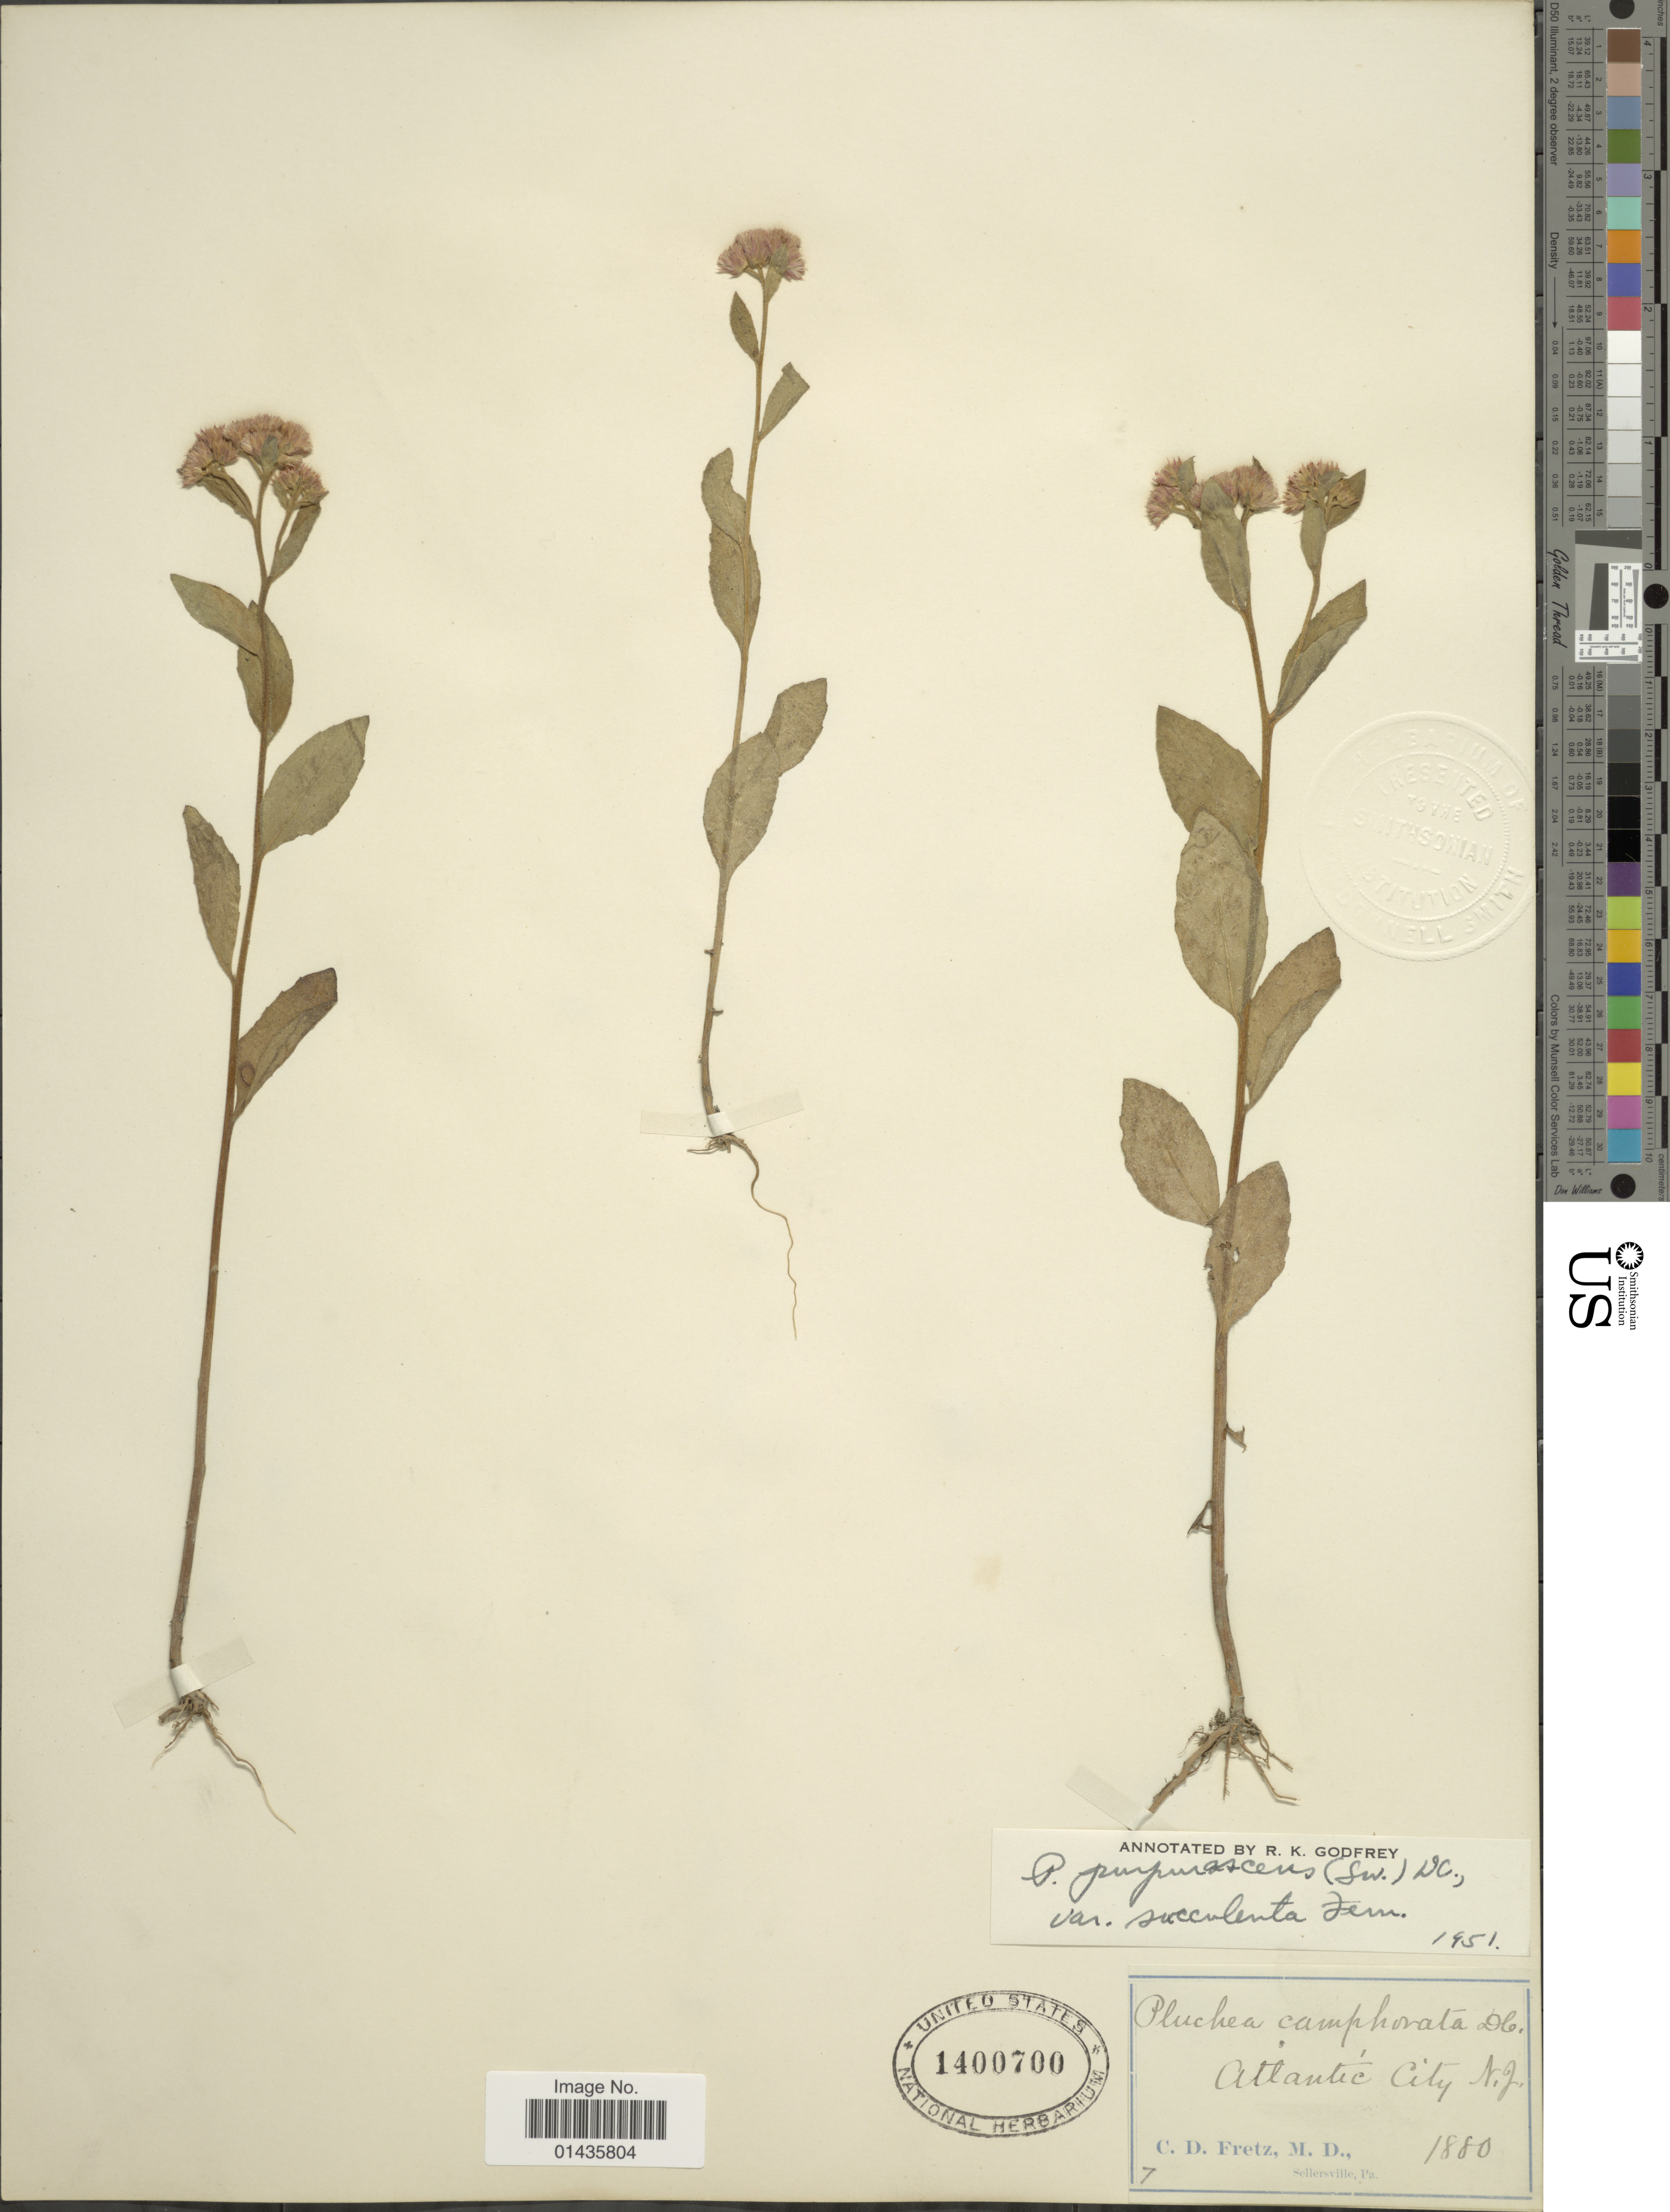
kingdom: Plantae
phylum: Tracheophyta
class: Magnoliopsida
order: Asterales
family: Asteraceae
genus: Pluchea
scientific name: Pluchea odorata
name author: (L.) Cass.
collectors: C. D. Fretz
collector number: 7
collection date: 1880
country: United States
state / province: New Jersey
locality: Atlantic City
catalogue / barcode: US 1400700